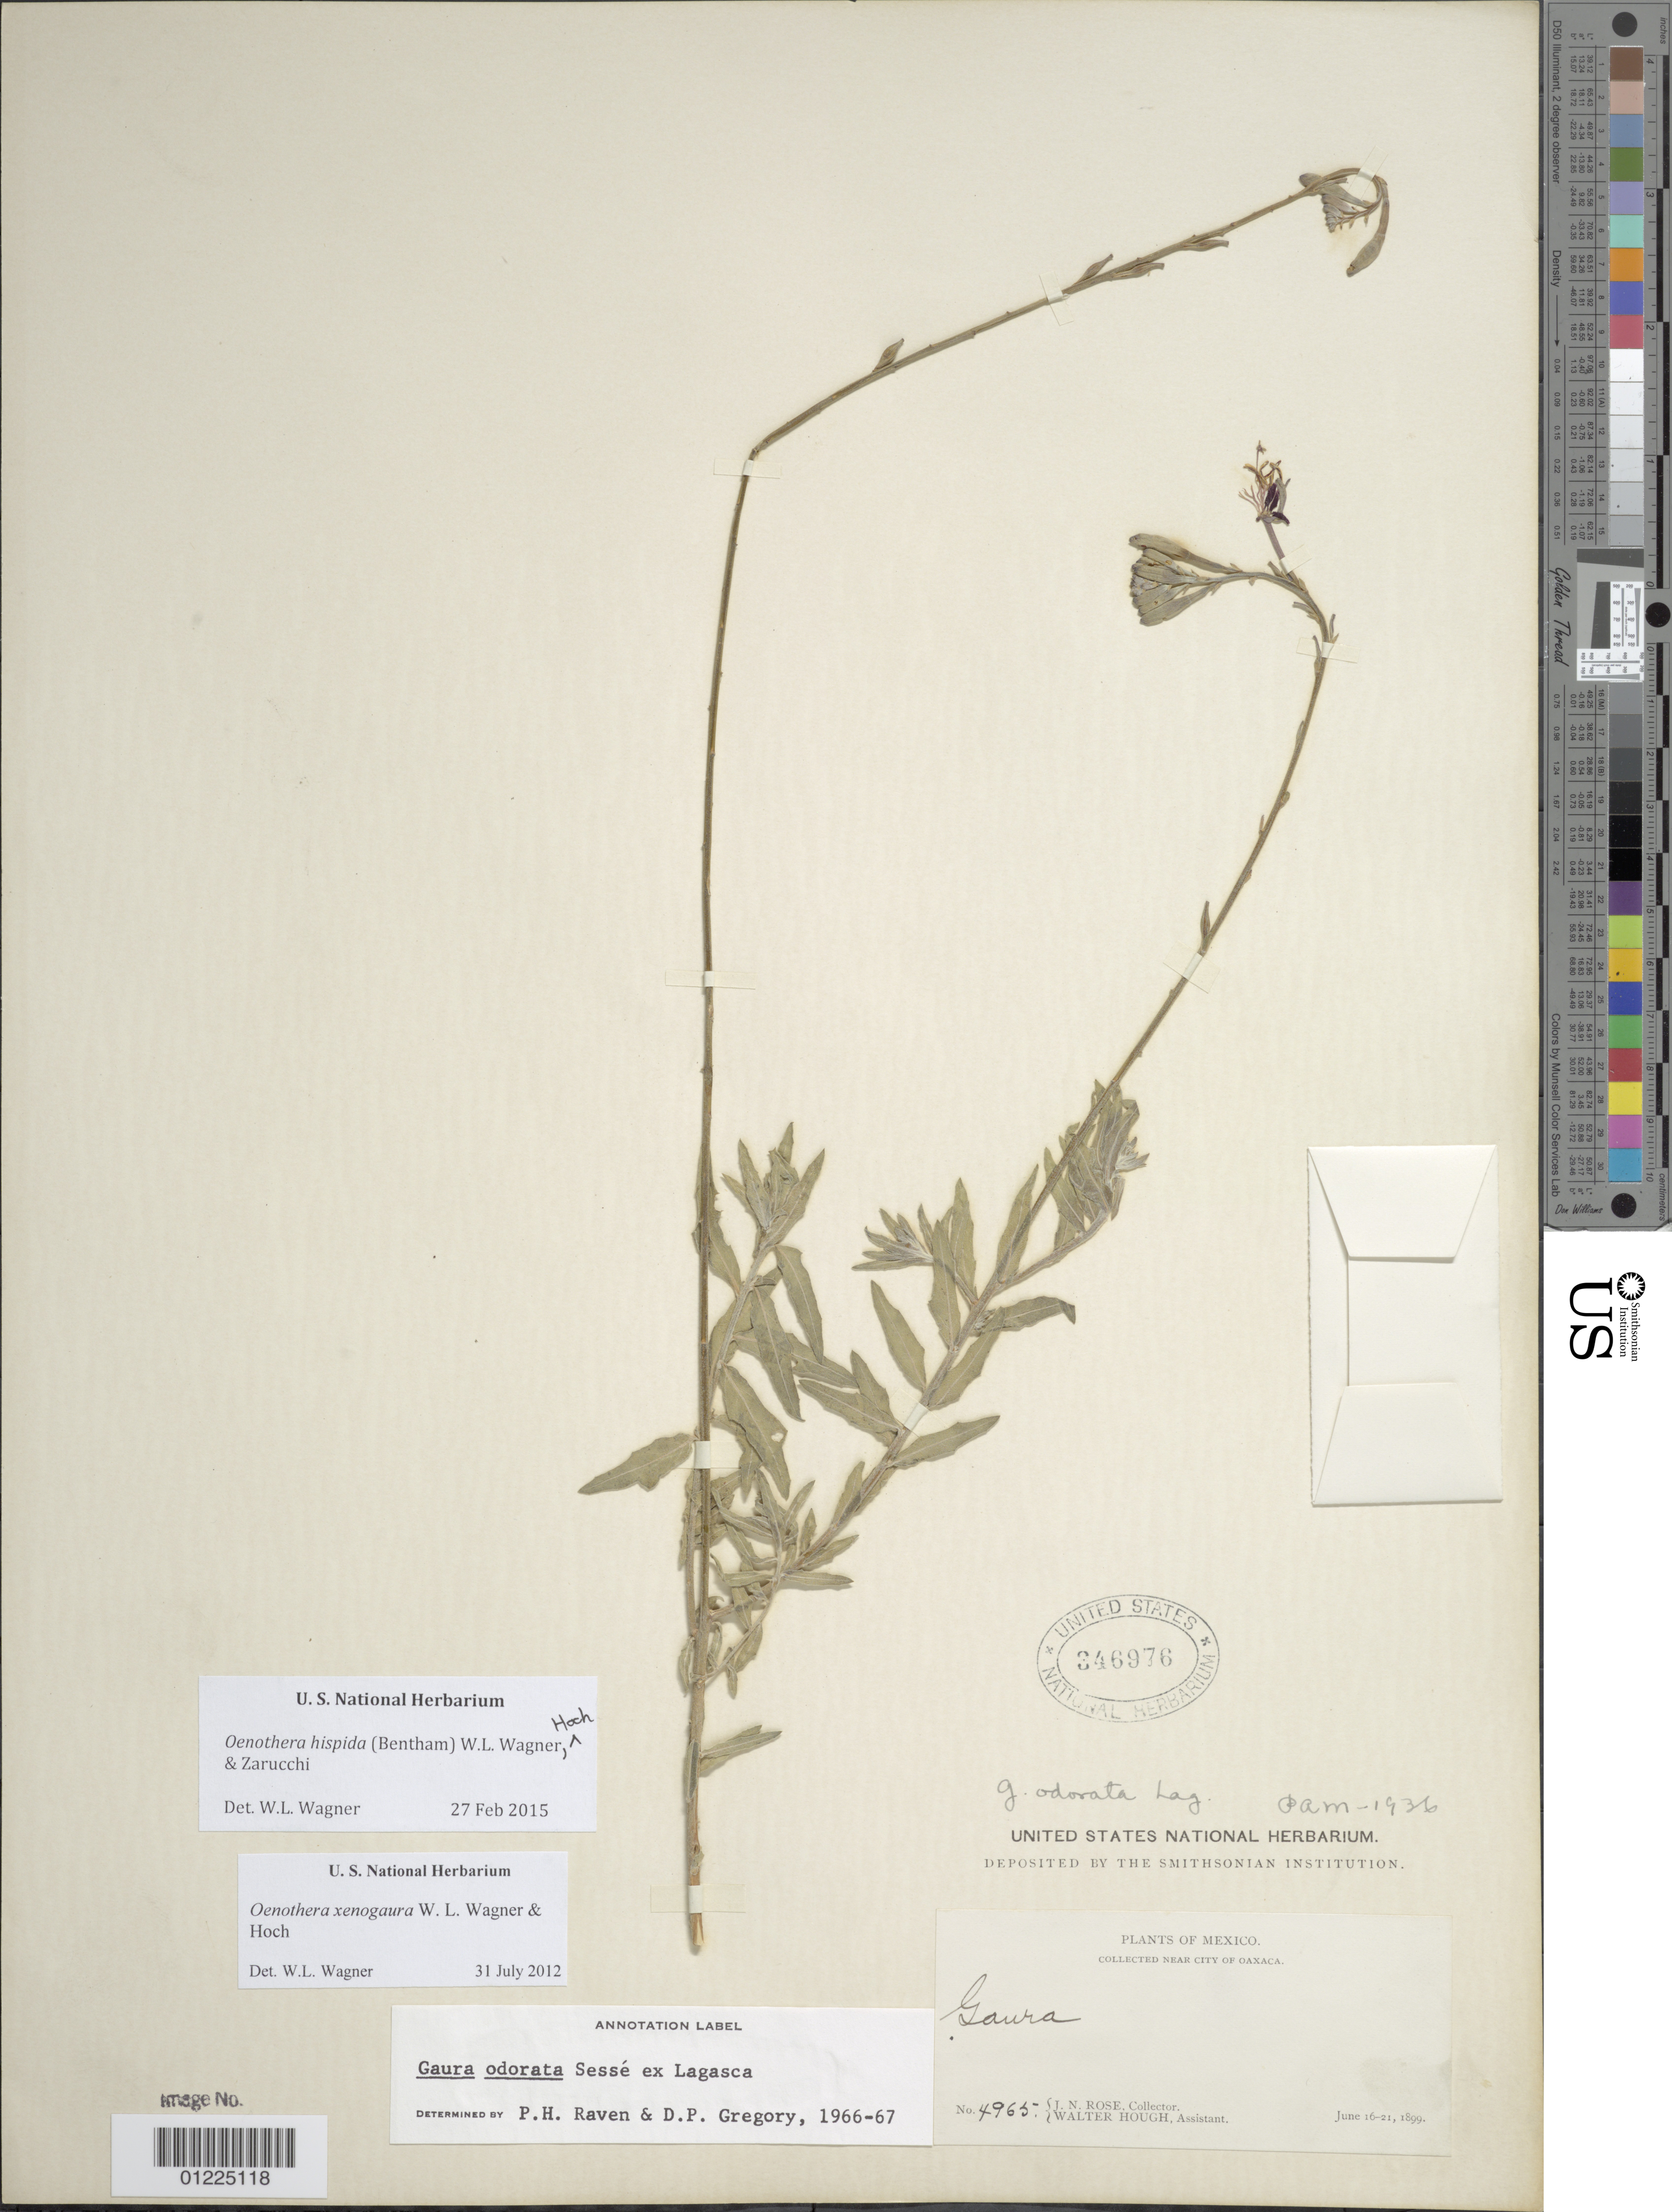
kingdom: Plantae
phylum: Tracheophyta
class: Magnoliopsida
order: Myrtales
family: Onagraceae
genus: Oenothera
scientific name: Oenothera hispida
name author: (Benth.) W.L. Wagner et al.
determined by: Wagner, W. L., (BOT), Smithsonian Institution - National Museum of Natural History (UNITED STATES)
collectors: J. N. Rose & W. Hough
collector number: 4965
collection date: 1899-06-16/1899-06-21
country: Mexico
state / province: Oaxaca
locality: near city of Oaxaca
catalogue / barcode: US 346976